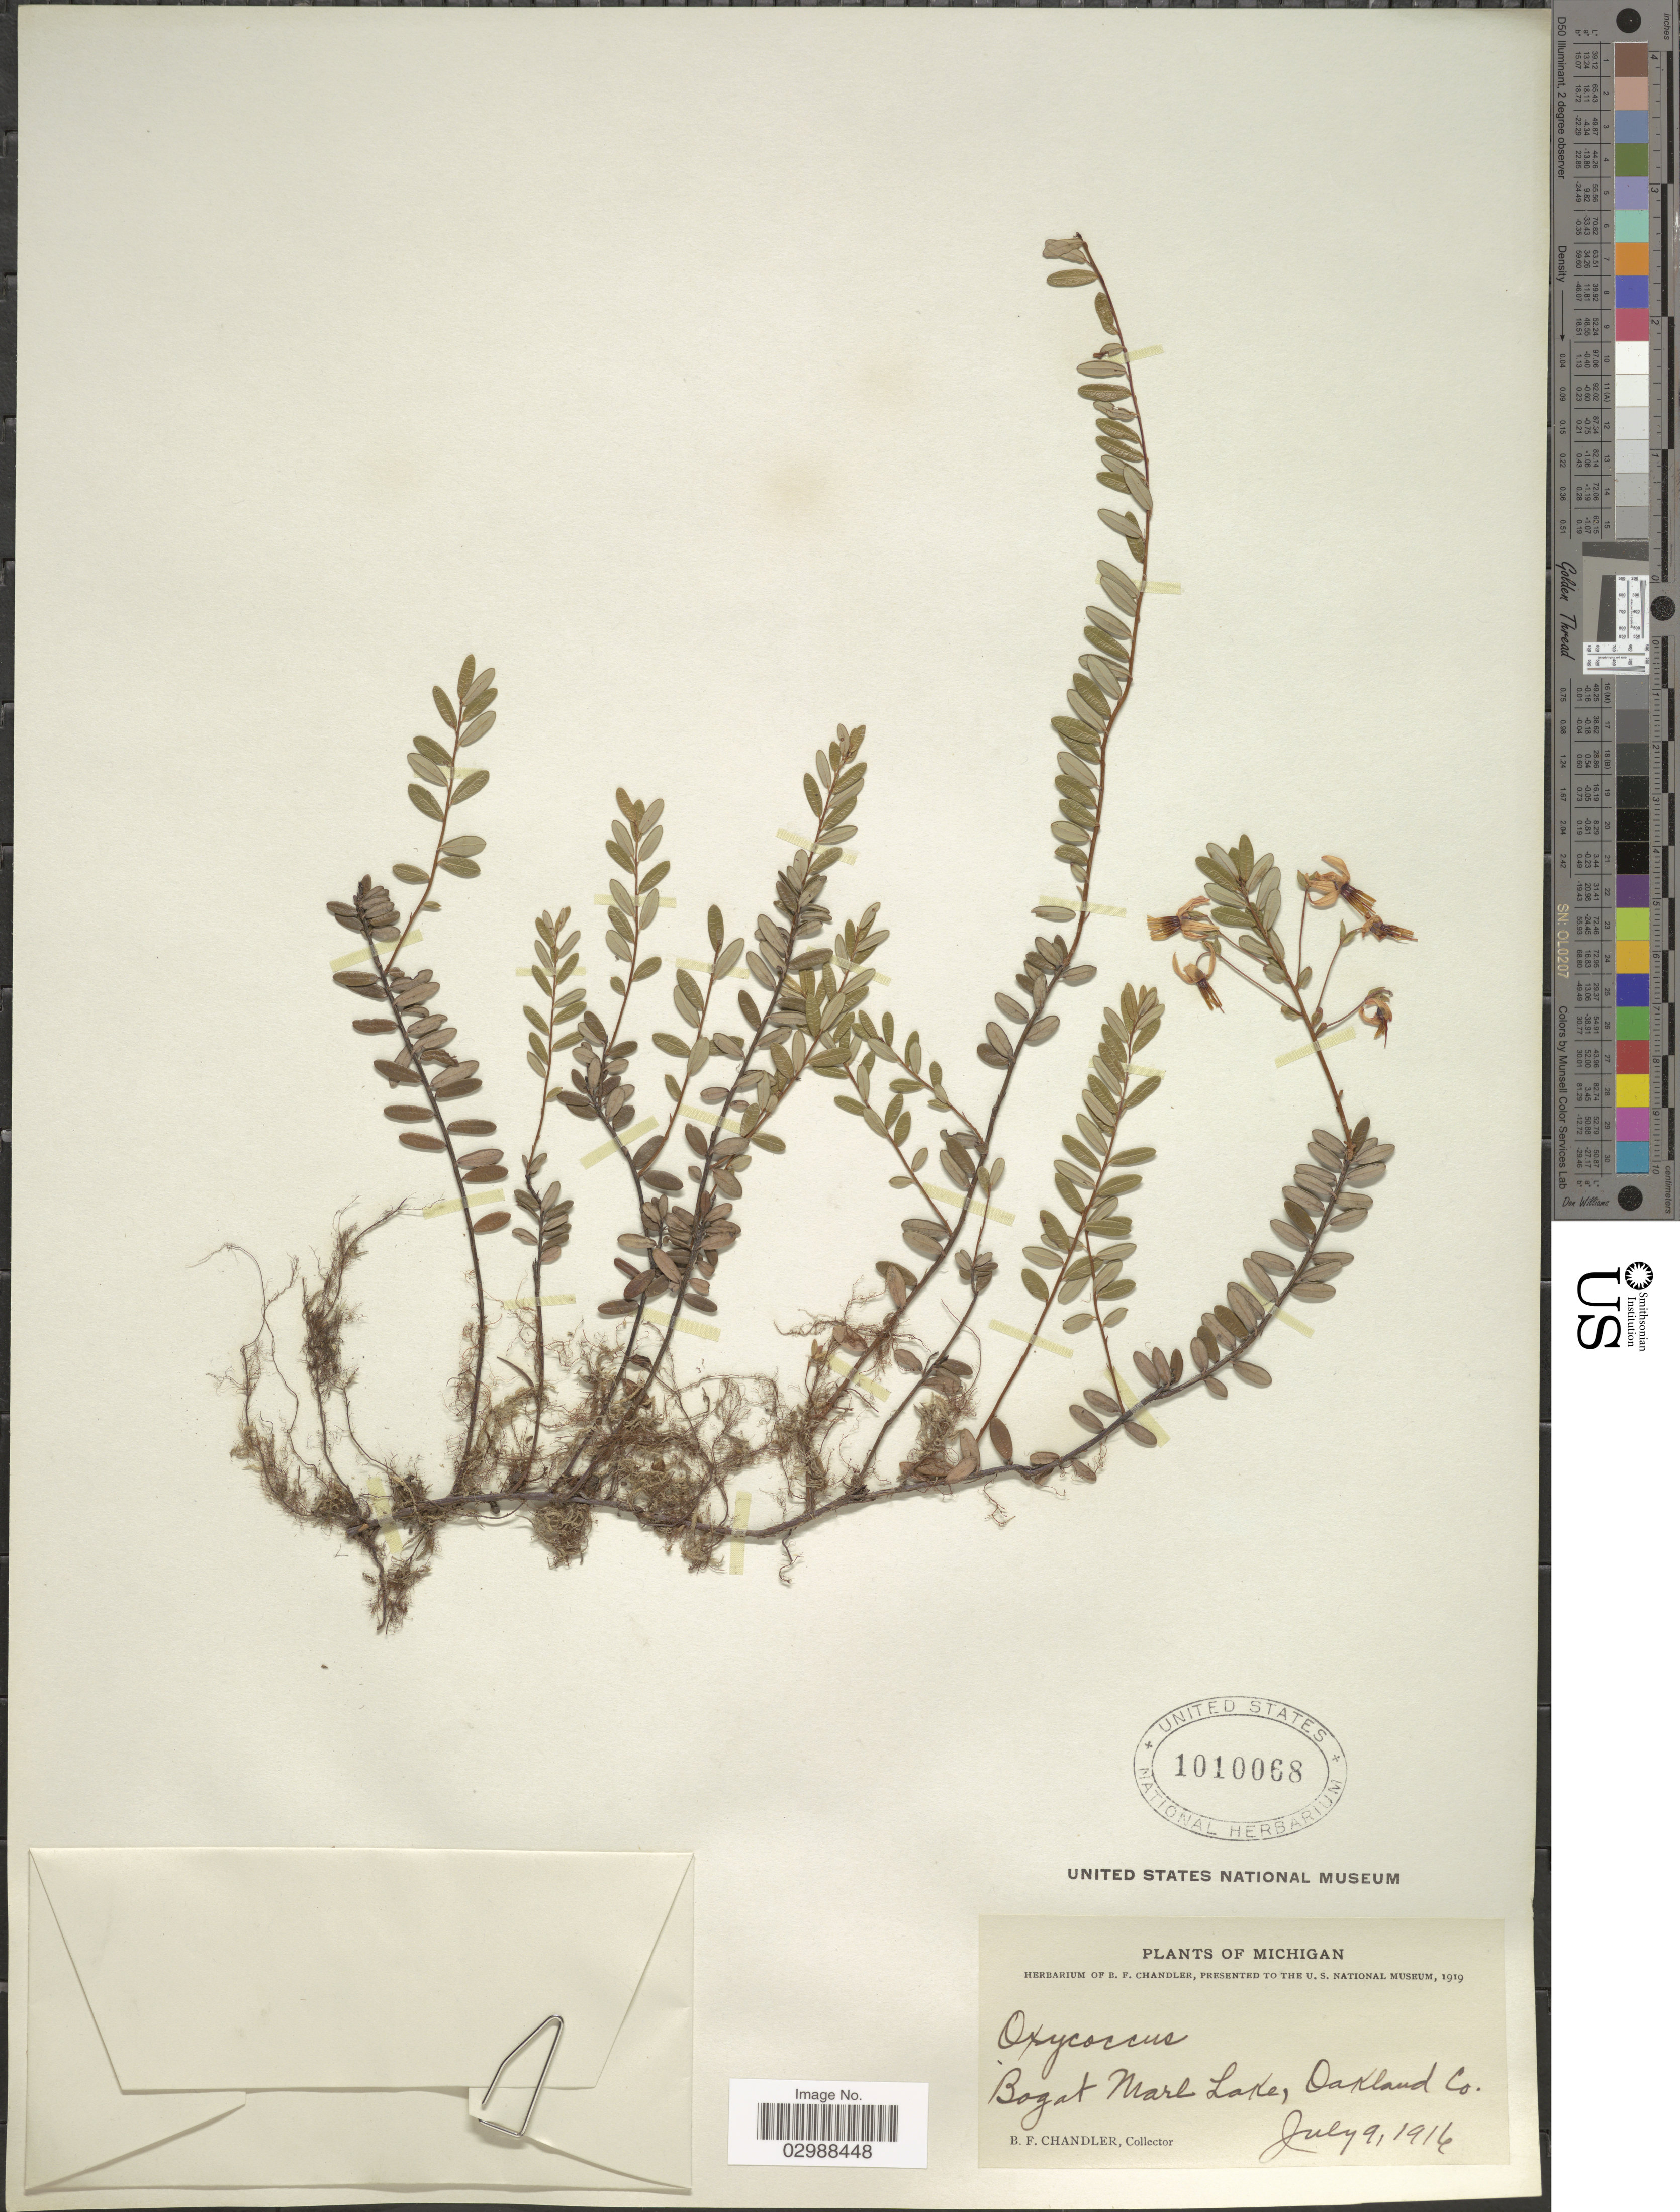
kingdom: Plantae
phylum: Tracheophyta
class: Magnoliopsida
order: Ericales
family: Ericaceae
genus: Vaccinium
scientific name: Vaccinium macrocarpon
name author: Aiton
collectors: B. F. Chandler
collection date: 1916-07-09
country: United States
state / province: Michigan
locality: Bog at Marl Lake, Oakland Co.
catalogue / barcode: US 1010068